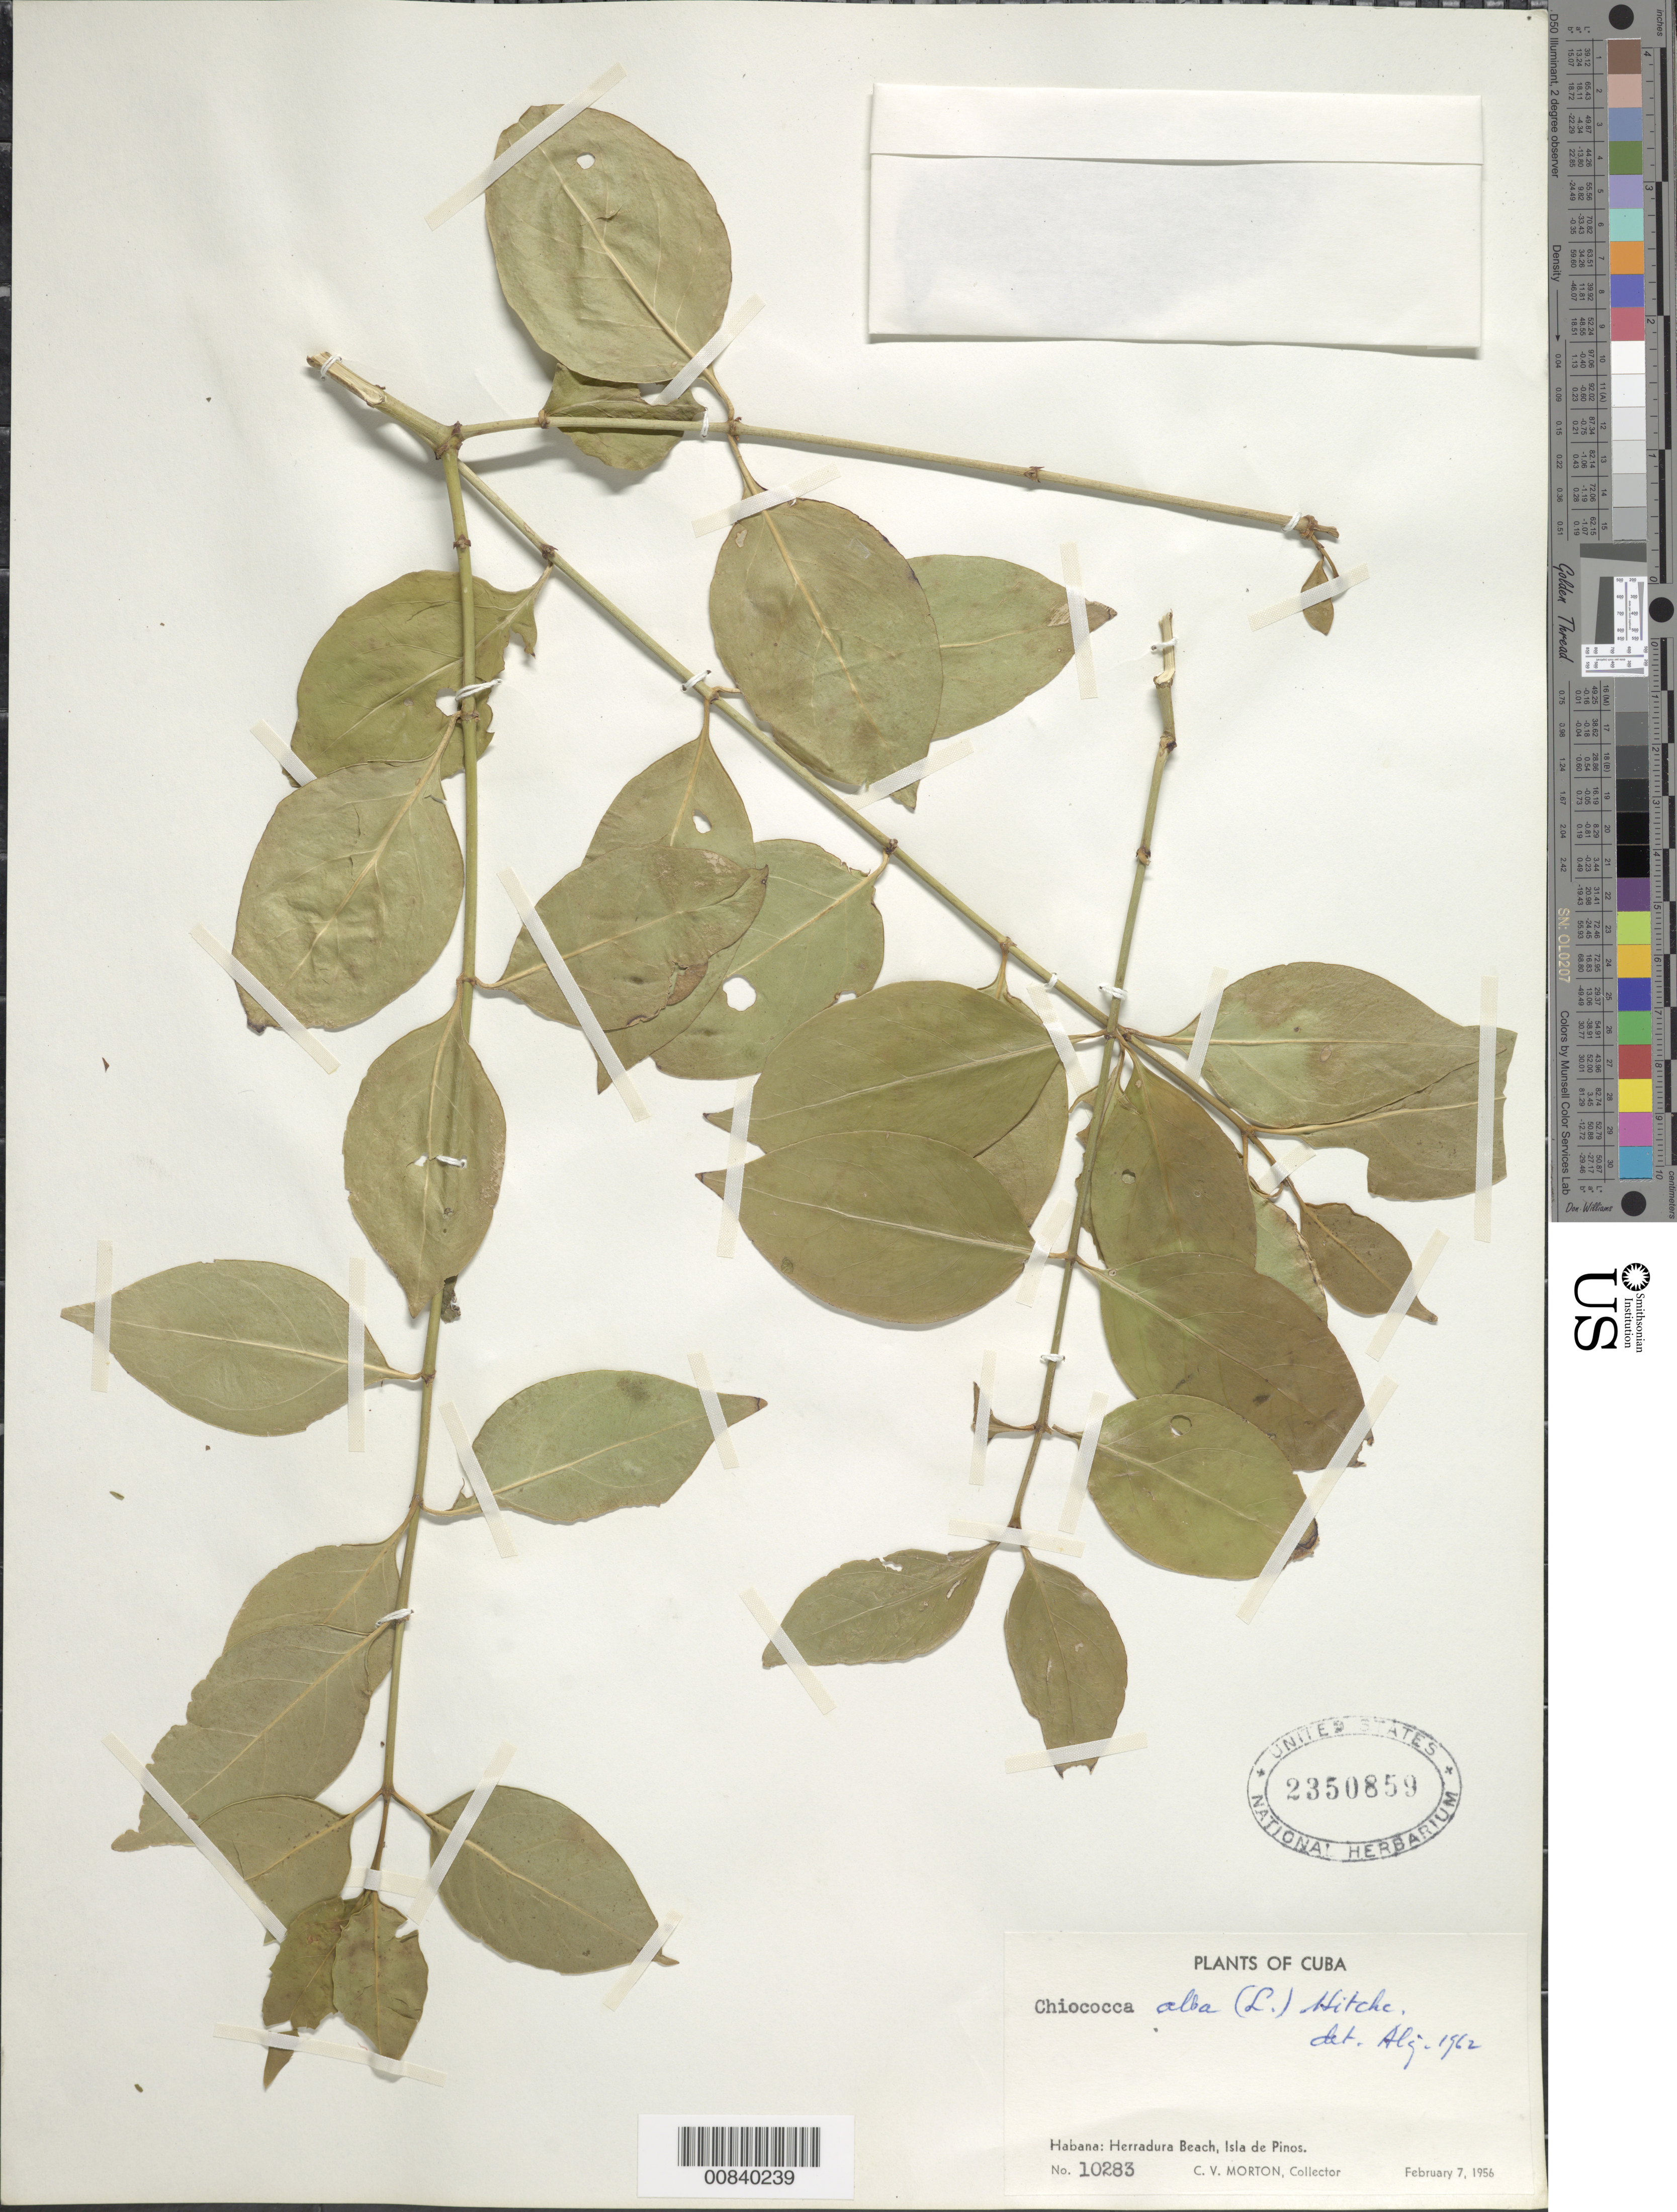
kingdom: Plantae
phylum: Tracheophyta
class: Magnoliopsida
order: Gentianales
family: Rubiaceae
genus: Chiococca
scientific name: Chiococca alba subsp. alba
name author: (L.) Hitchc.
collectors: C. V. Morton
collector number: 10283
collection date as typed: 07 Feb 1956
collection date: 1956-02-07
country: Cuba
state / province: Isla de La Juventud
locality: Habana: Herradura Beach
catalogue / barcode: US 2350859